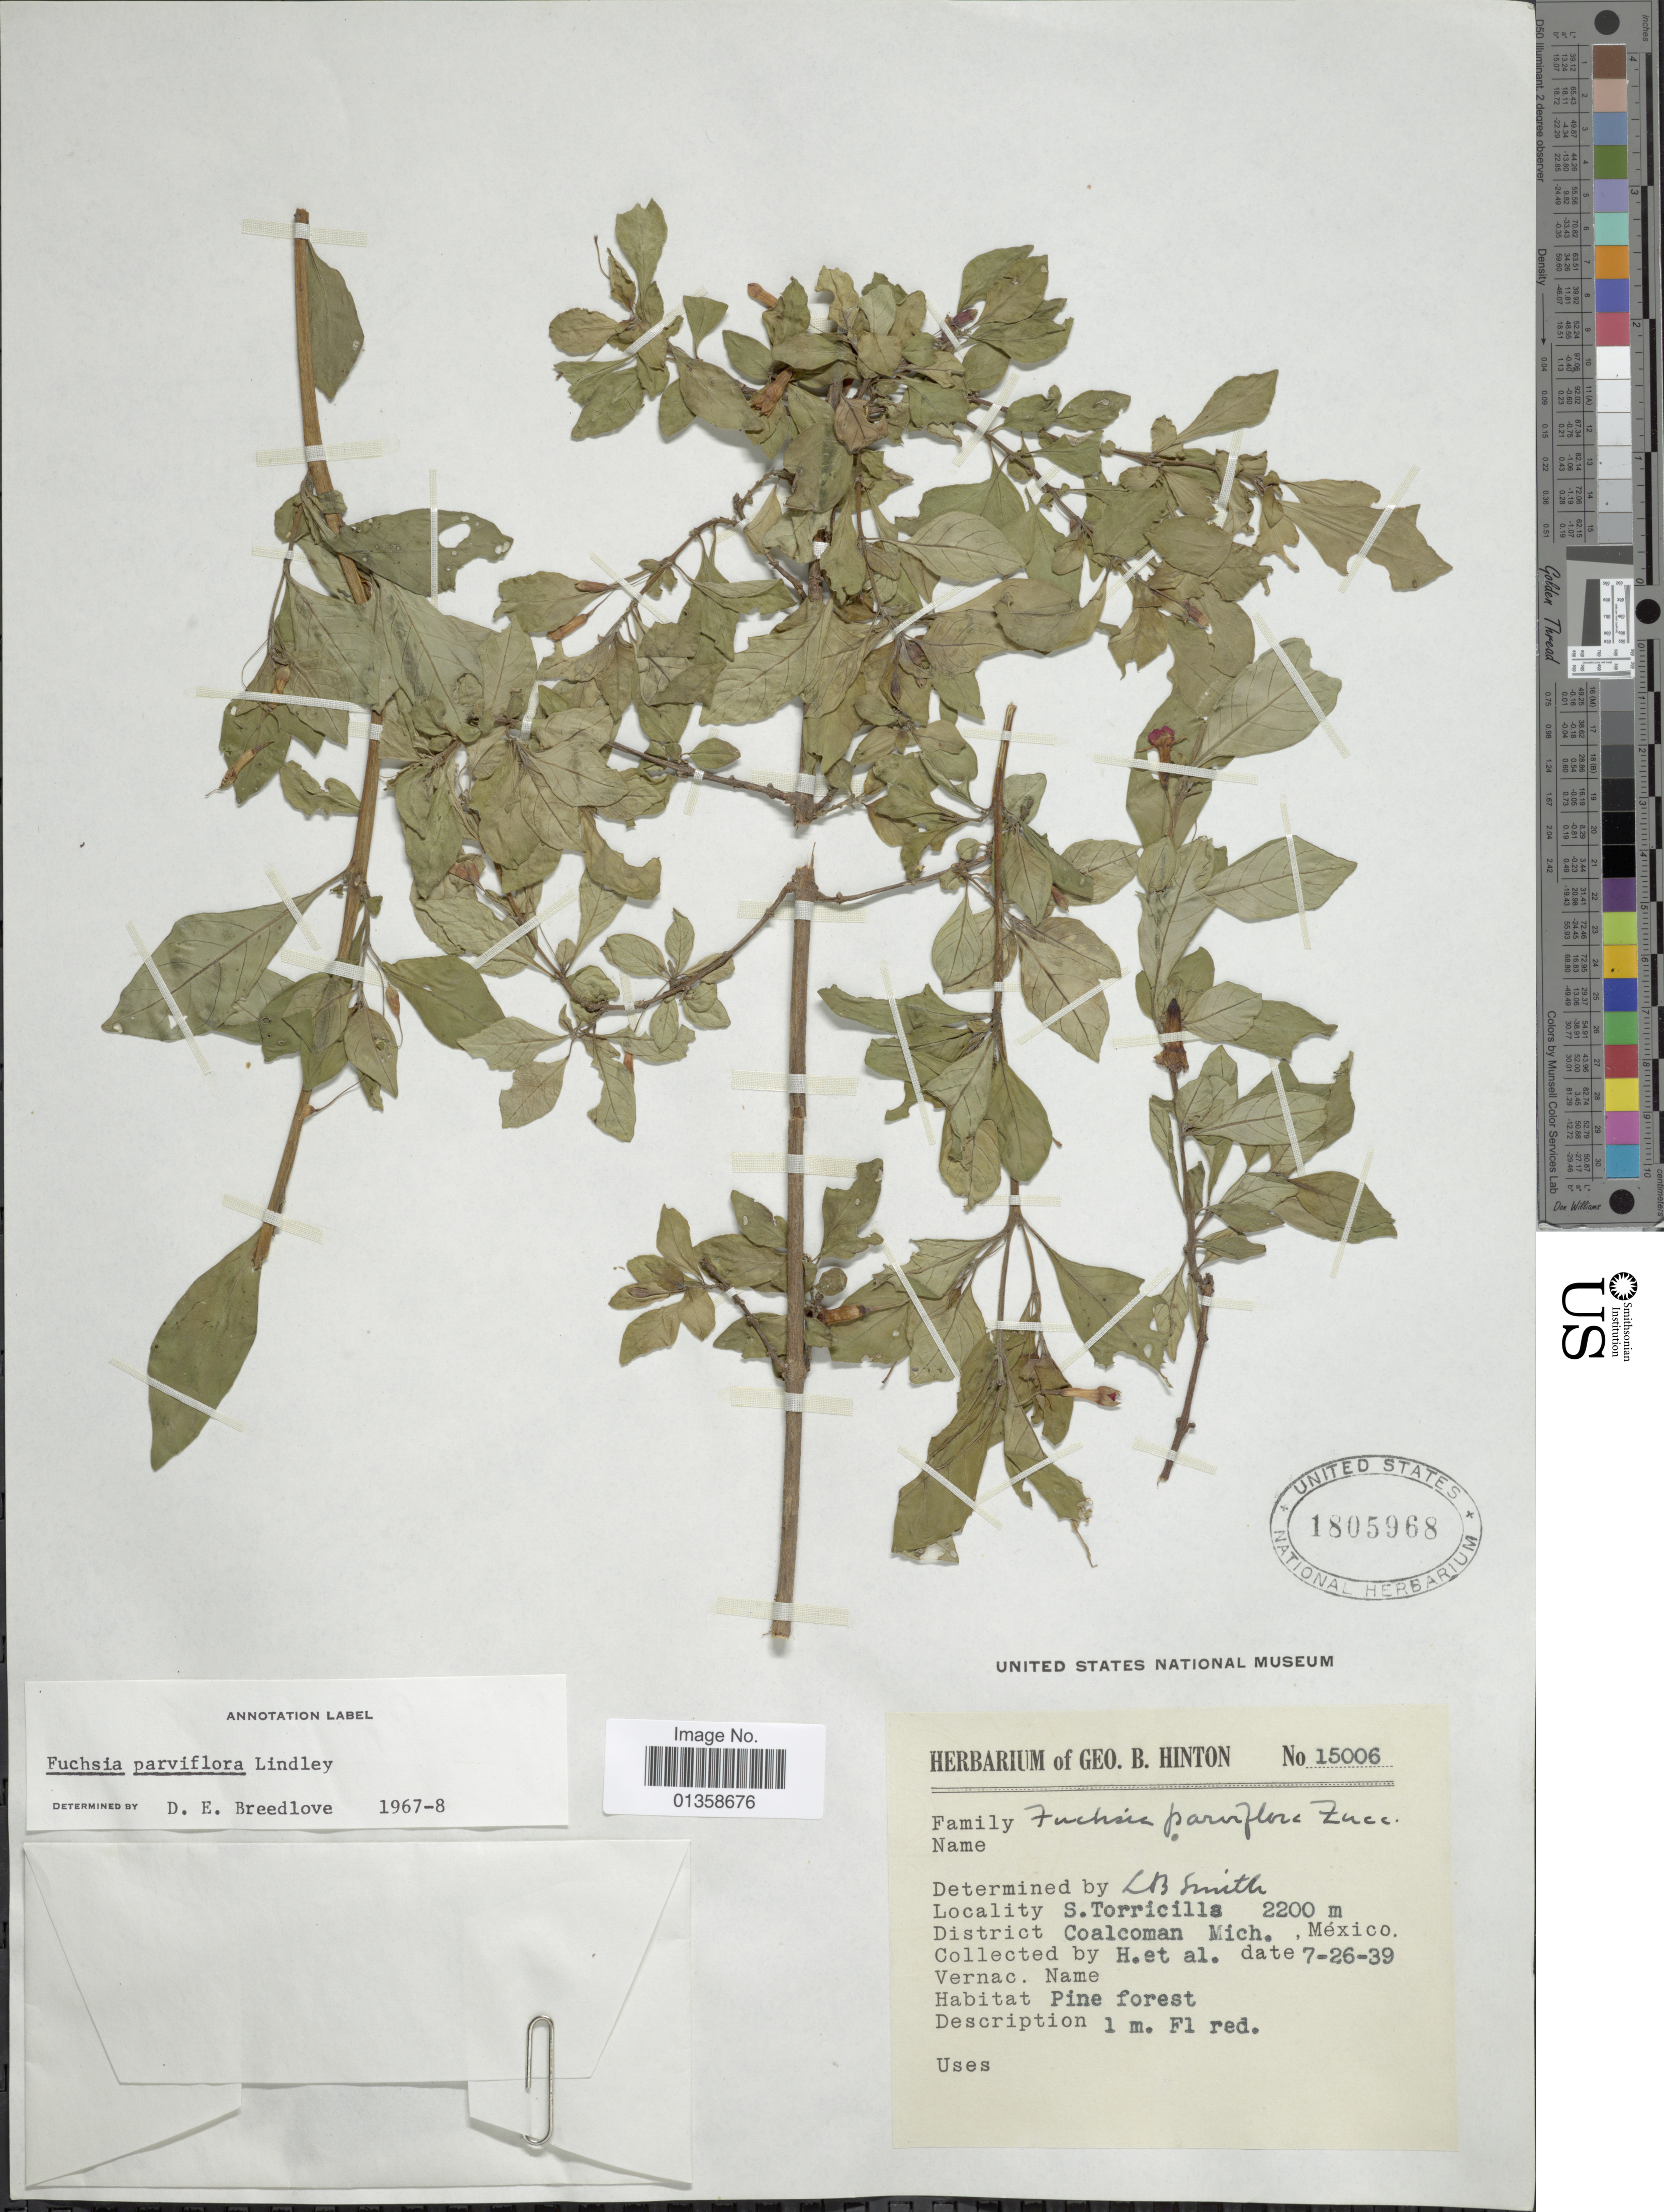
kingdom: Plantae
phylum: Tracheophyta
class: Magnoliopsida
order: Myrtales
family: Onagraceae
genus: Fuchsia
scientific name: Fuchsia cylindracea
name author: Lindl.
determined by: Wagner, W. L., (BOT), Smithsonian Institution - National Museum of Natural History (UNITED STATES)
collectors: G. B. Hinton & et al.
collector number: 15006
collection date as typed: Transcribed d/m/y: 26/7/39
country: Mexico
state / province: Michoacán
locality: S. Torricills, District Coalcoman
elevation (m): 2200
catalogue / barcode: US 1805968